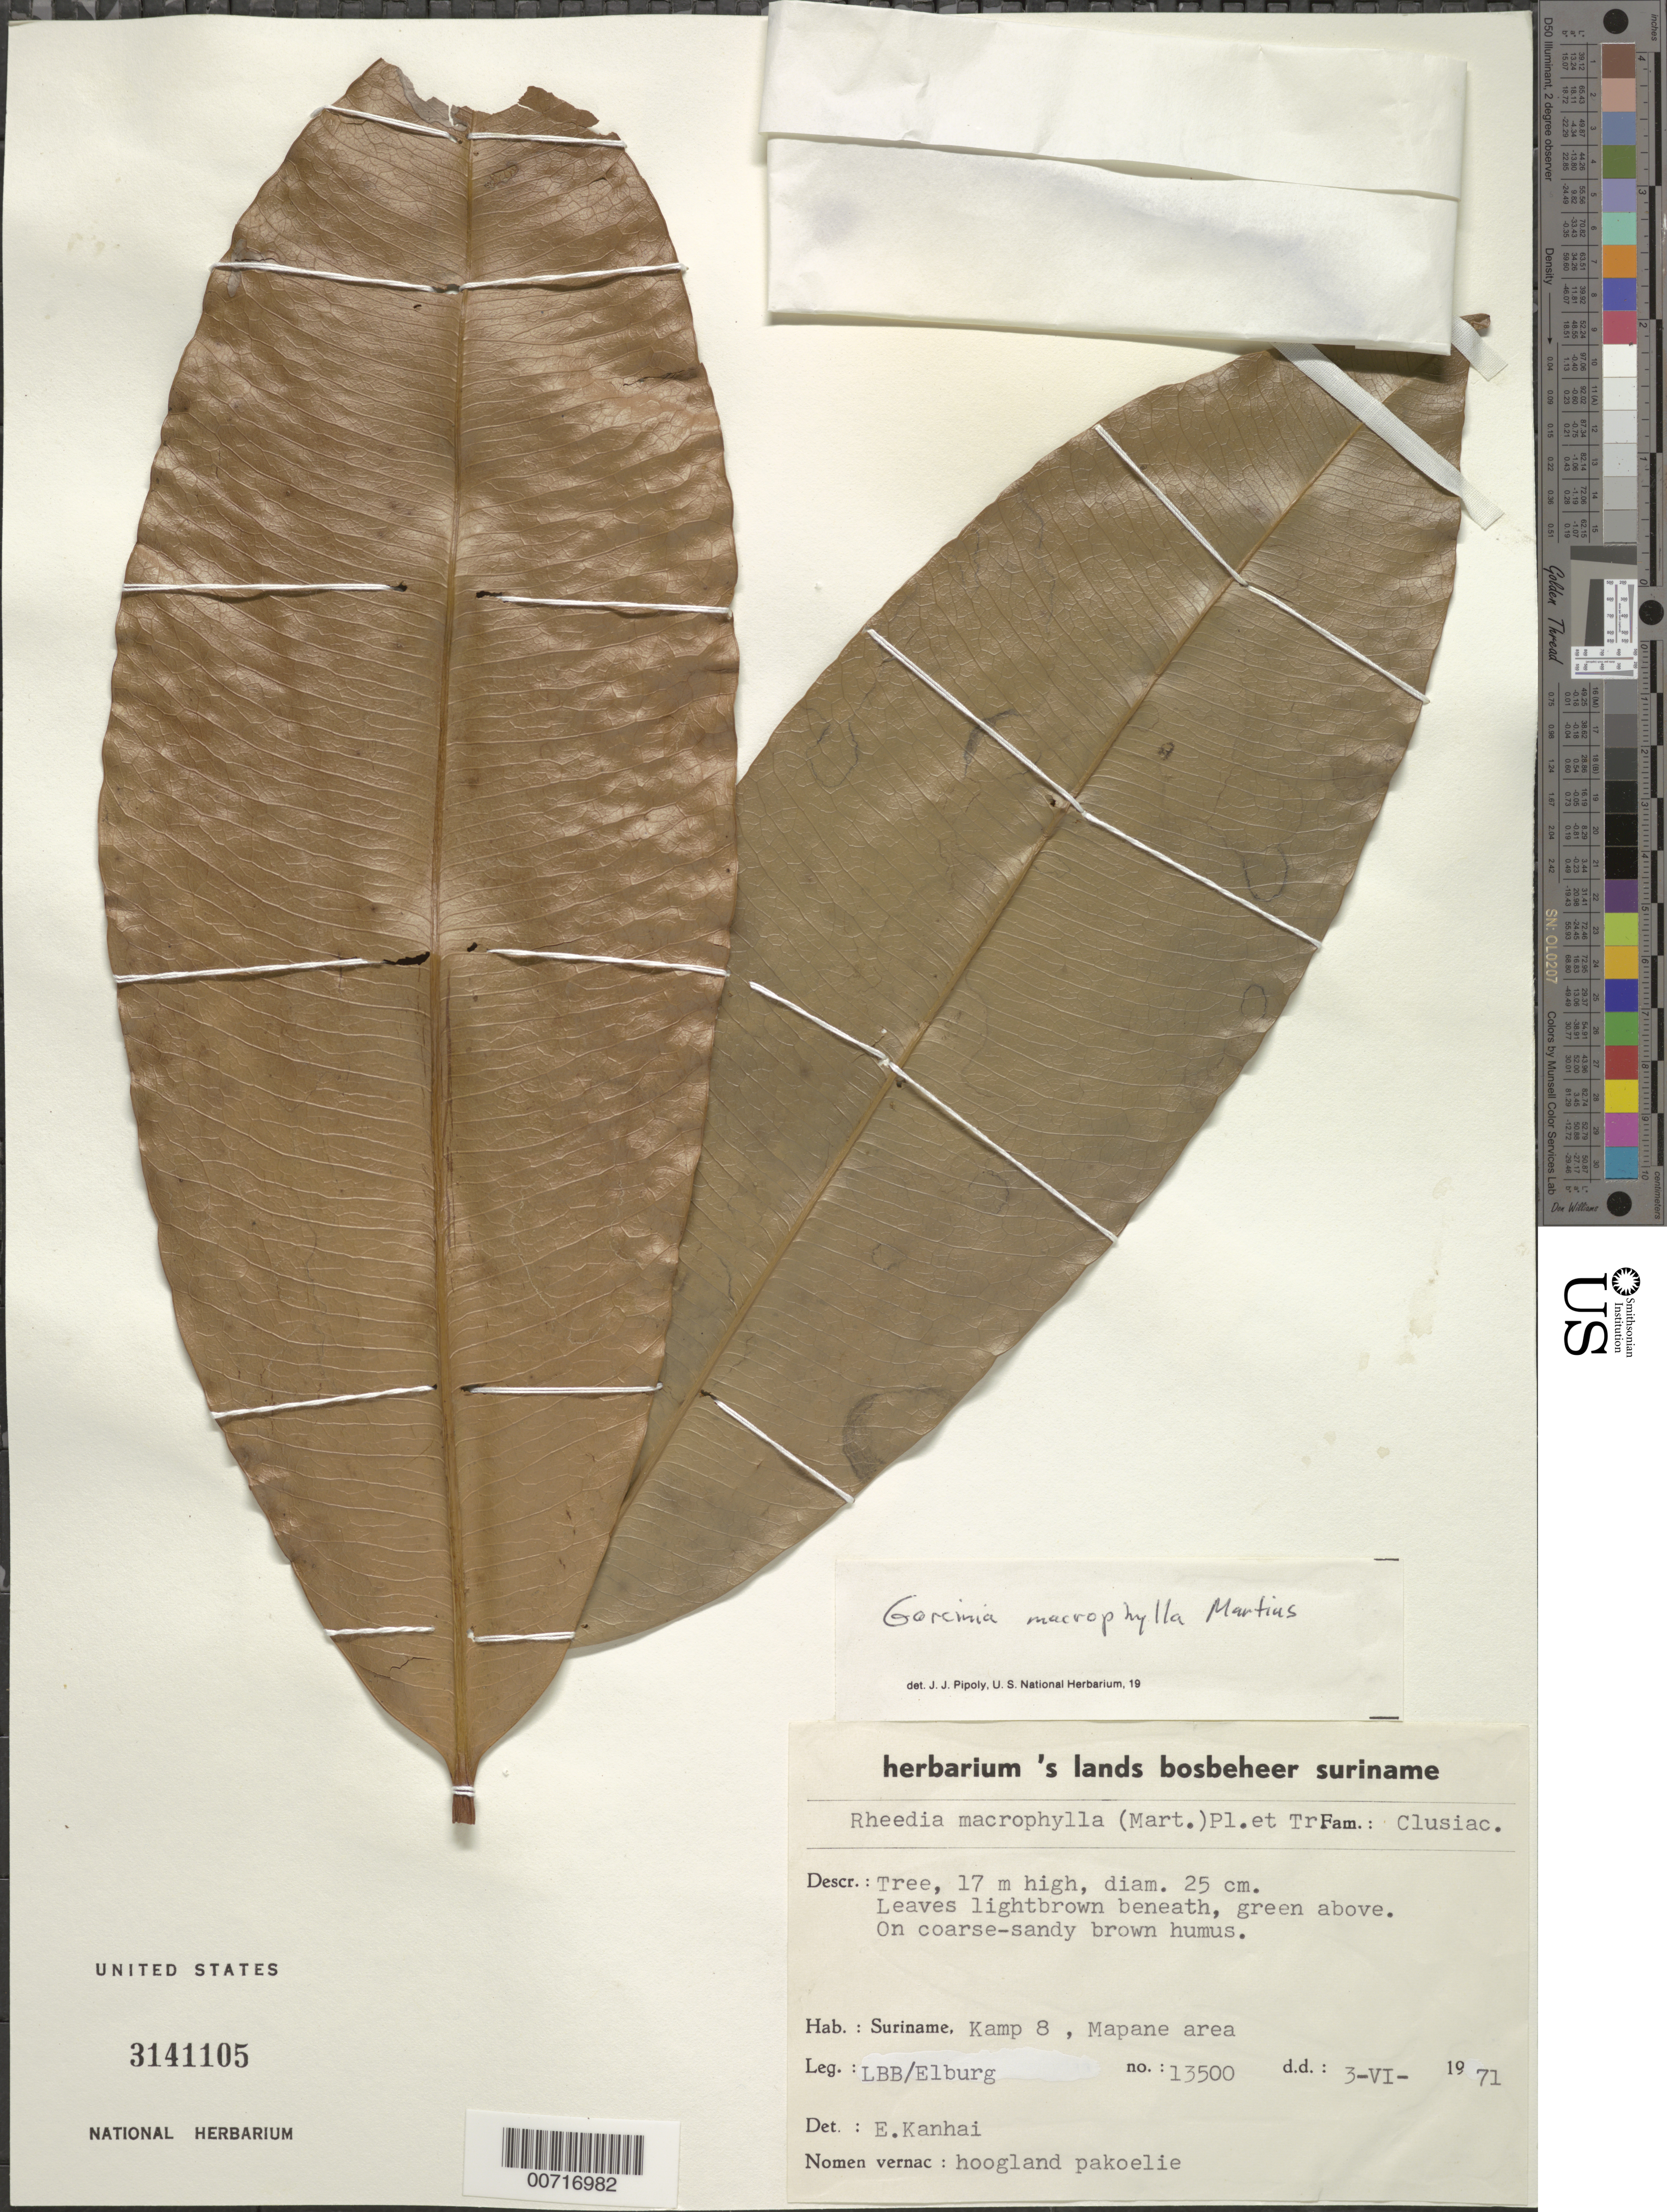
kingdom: Plantae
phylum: Tracheophyta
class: Magnoliopsida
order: Malpighiales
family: Clusiaceae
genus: Garcinia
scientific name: Garcinia macrophylla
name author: Mart.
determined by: Pipoly, J. J., III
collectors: J. Elburg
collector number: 13500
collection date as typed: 3-Jun-71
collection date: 1971-06-03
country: Suriname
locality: Jodensavanne-Mapane kreek area, Kamp 8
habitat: Coarse-sandy brown humus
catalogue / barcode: US 3141105